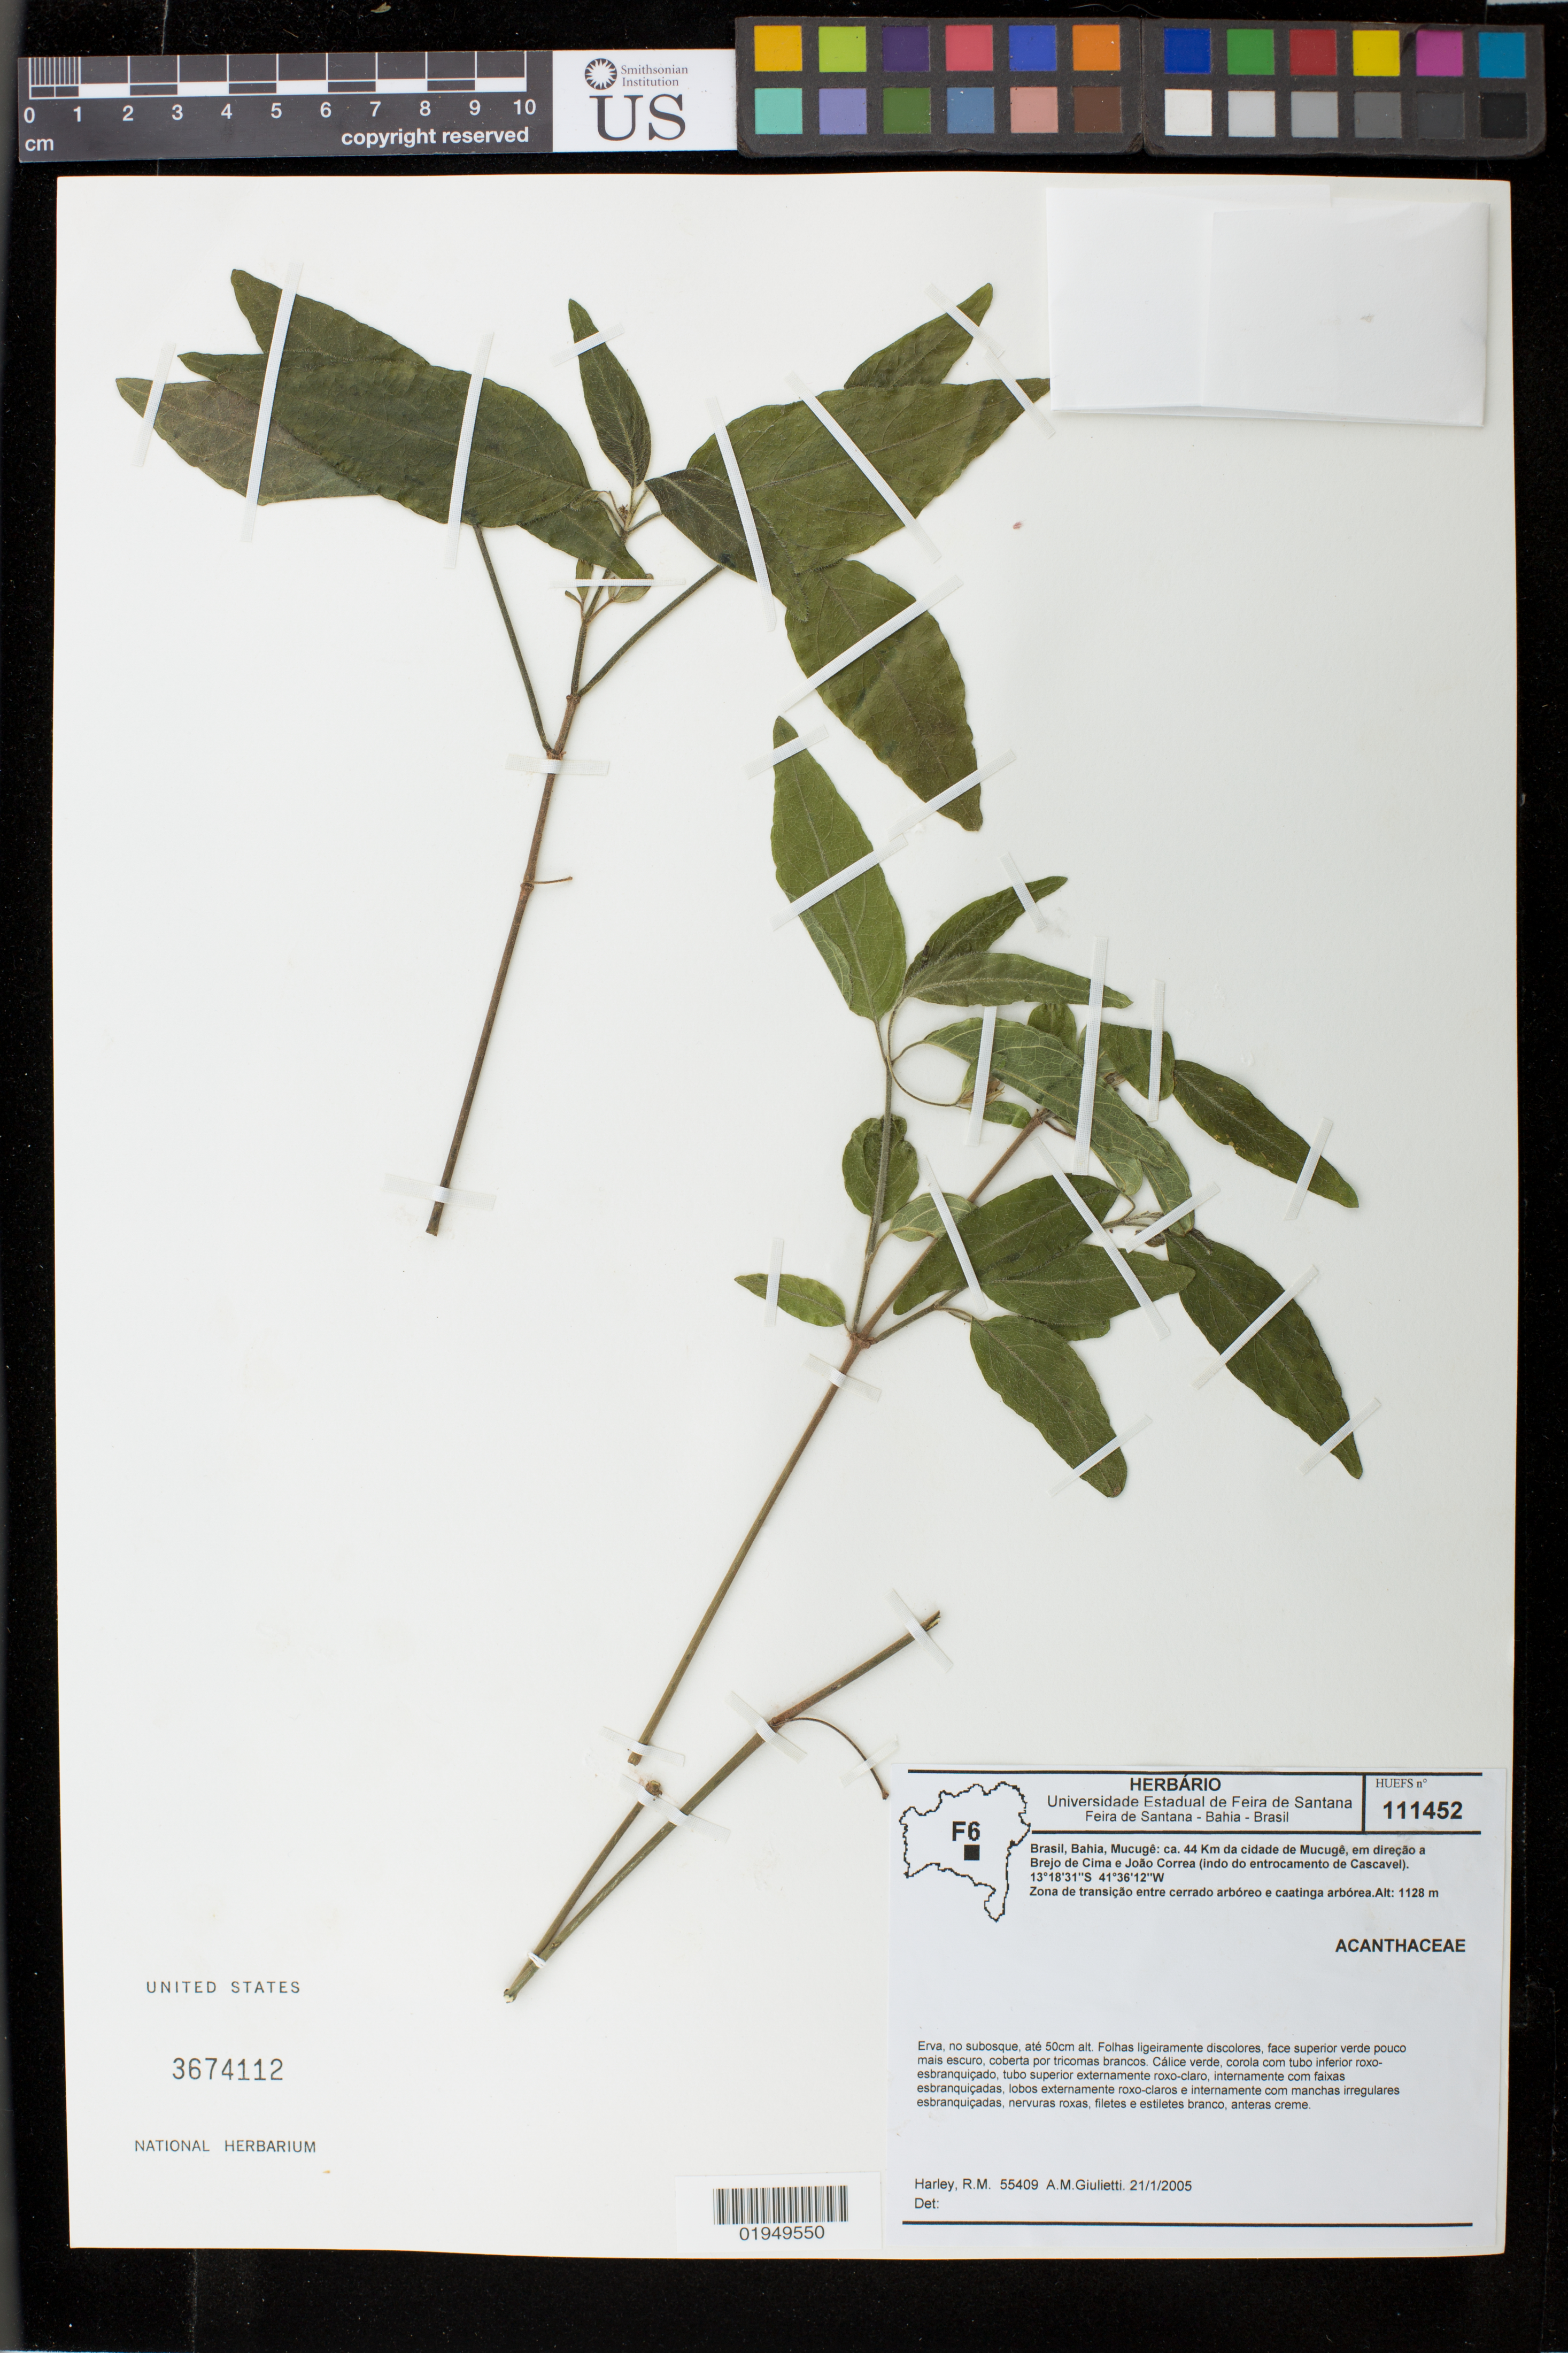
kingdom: Plantae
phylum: Tracheophyta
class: Magnoliopsida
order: Lamiales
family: Acanthaceae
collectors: R. M. Harley & A. Giulietti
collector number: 55409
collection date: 2005-01-21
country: Brazil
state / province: Bahia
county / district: Mucugê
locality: ca. 44 km da cidade de Mucugê, em direcao a Brejo de Cima e Joao Correa (indo do entrocamento de Cascavel).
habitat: Zona de transicao entre cerrado arboreo e caatinga arborea.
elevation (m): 1128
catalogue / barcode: US 3674112